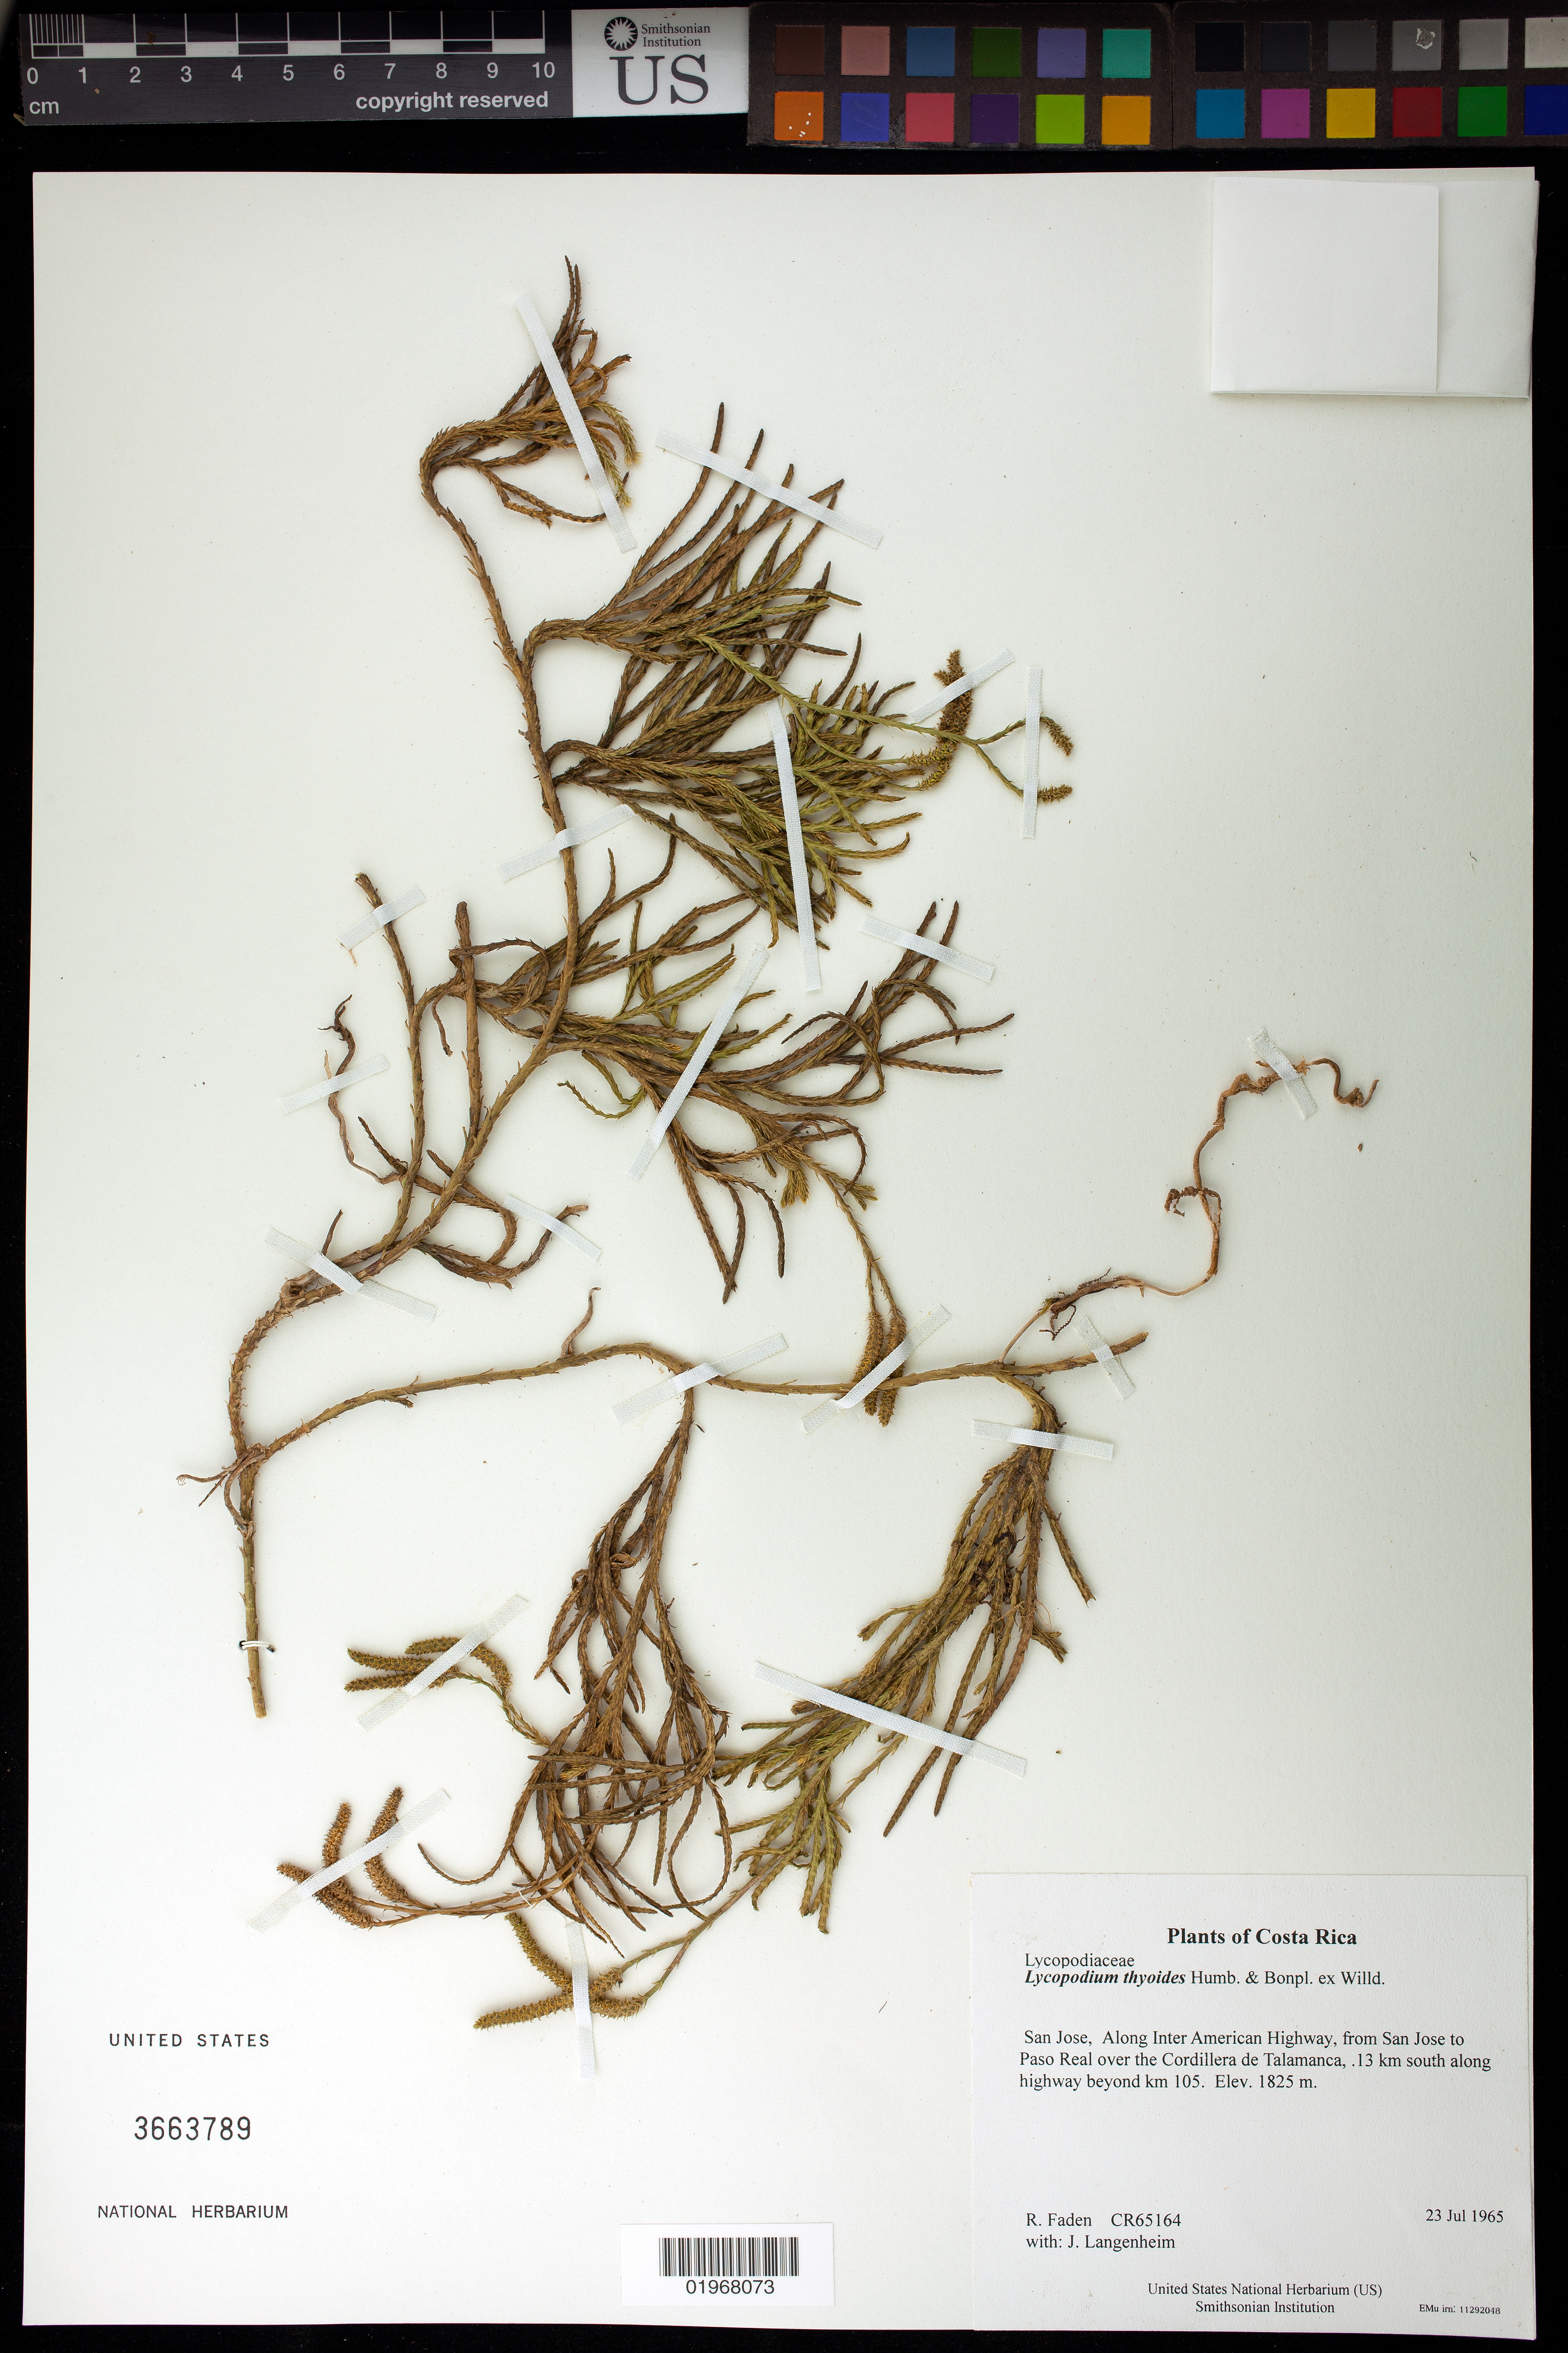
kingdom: Plantae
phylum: Tracheophyta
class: Lycopodiopsida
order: Lycopodiales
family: Lycopodiaceae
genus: Diphasiastrum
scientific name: Diphasiastrum thyoides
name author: (Humb. & Bonpl. ex Willd.) Holub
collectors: R. B. Faden & J. Langenheim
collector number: CR65164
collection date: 1965-07-23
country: Costa Rica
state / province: San Jose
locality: Along Inter American Highway, from San Jose to Paso Real over the Cordillera de Talamanca, .13 km south along highway beyond km 105.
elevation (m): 1825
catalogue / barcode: US 3663789